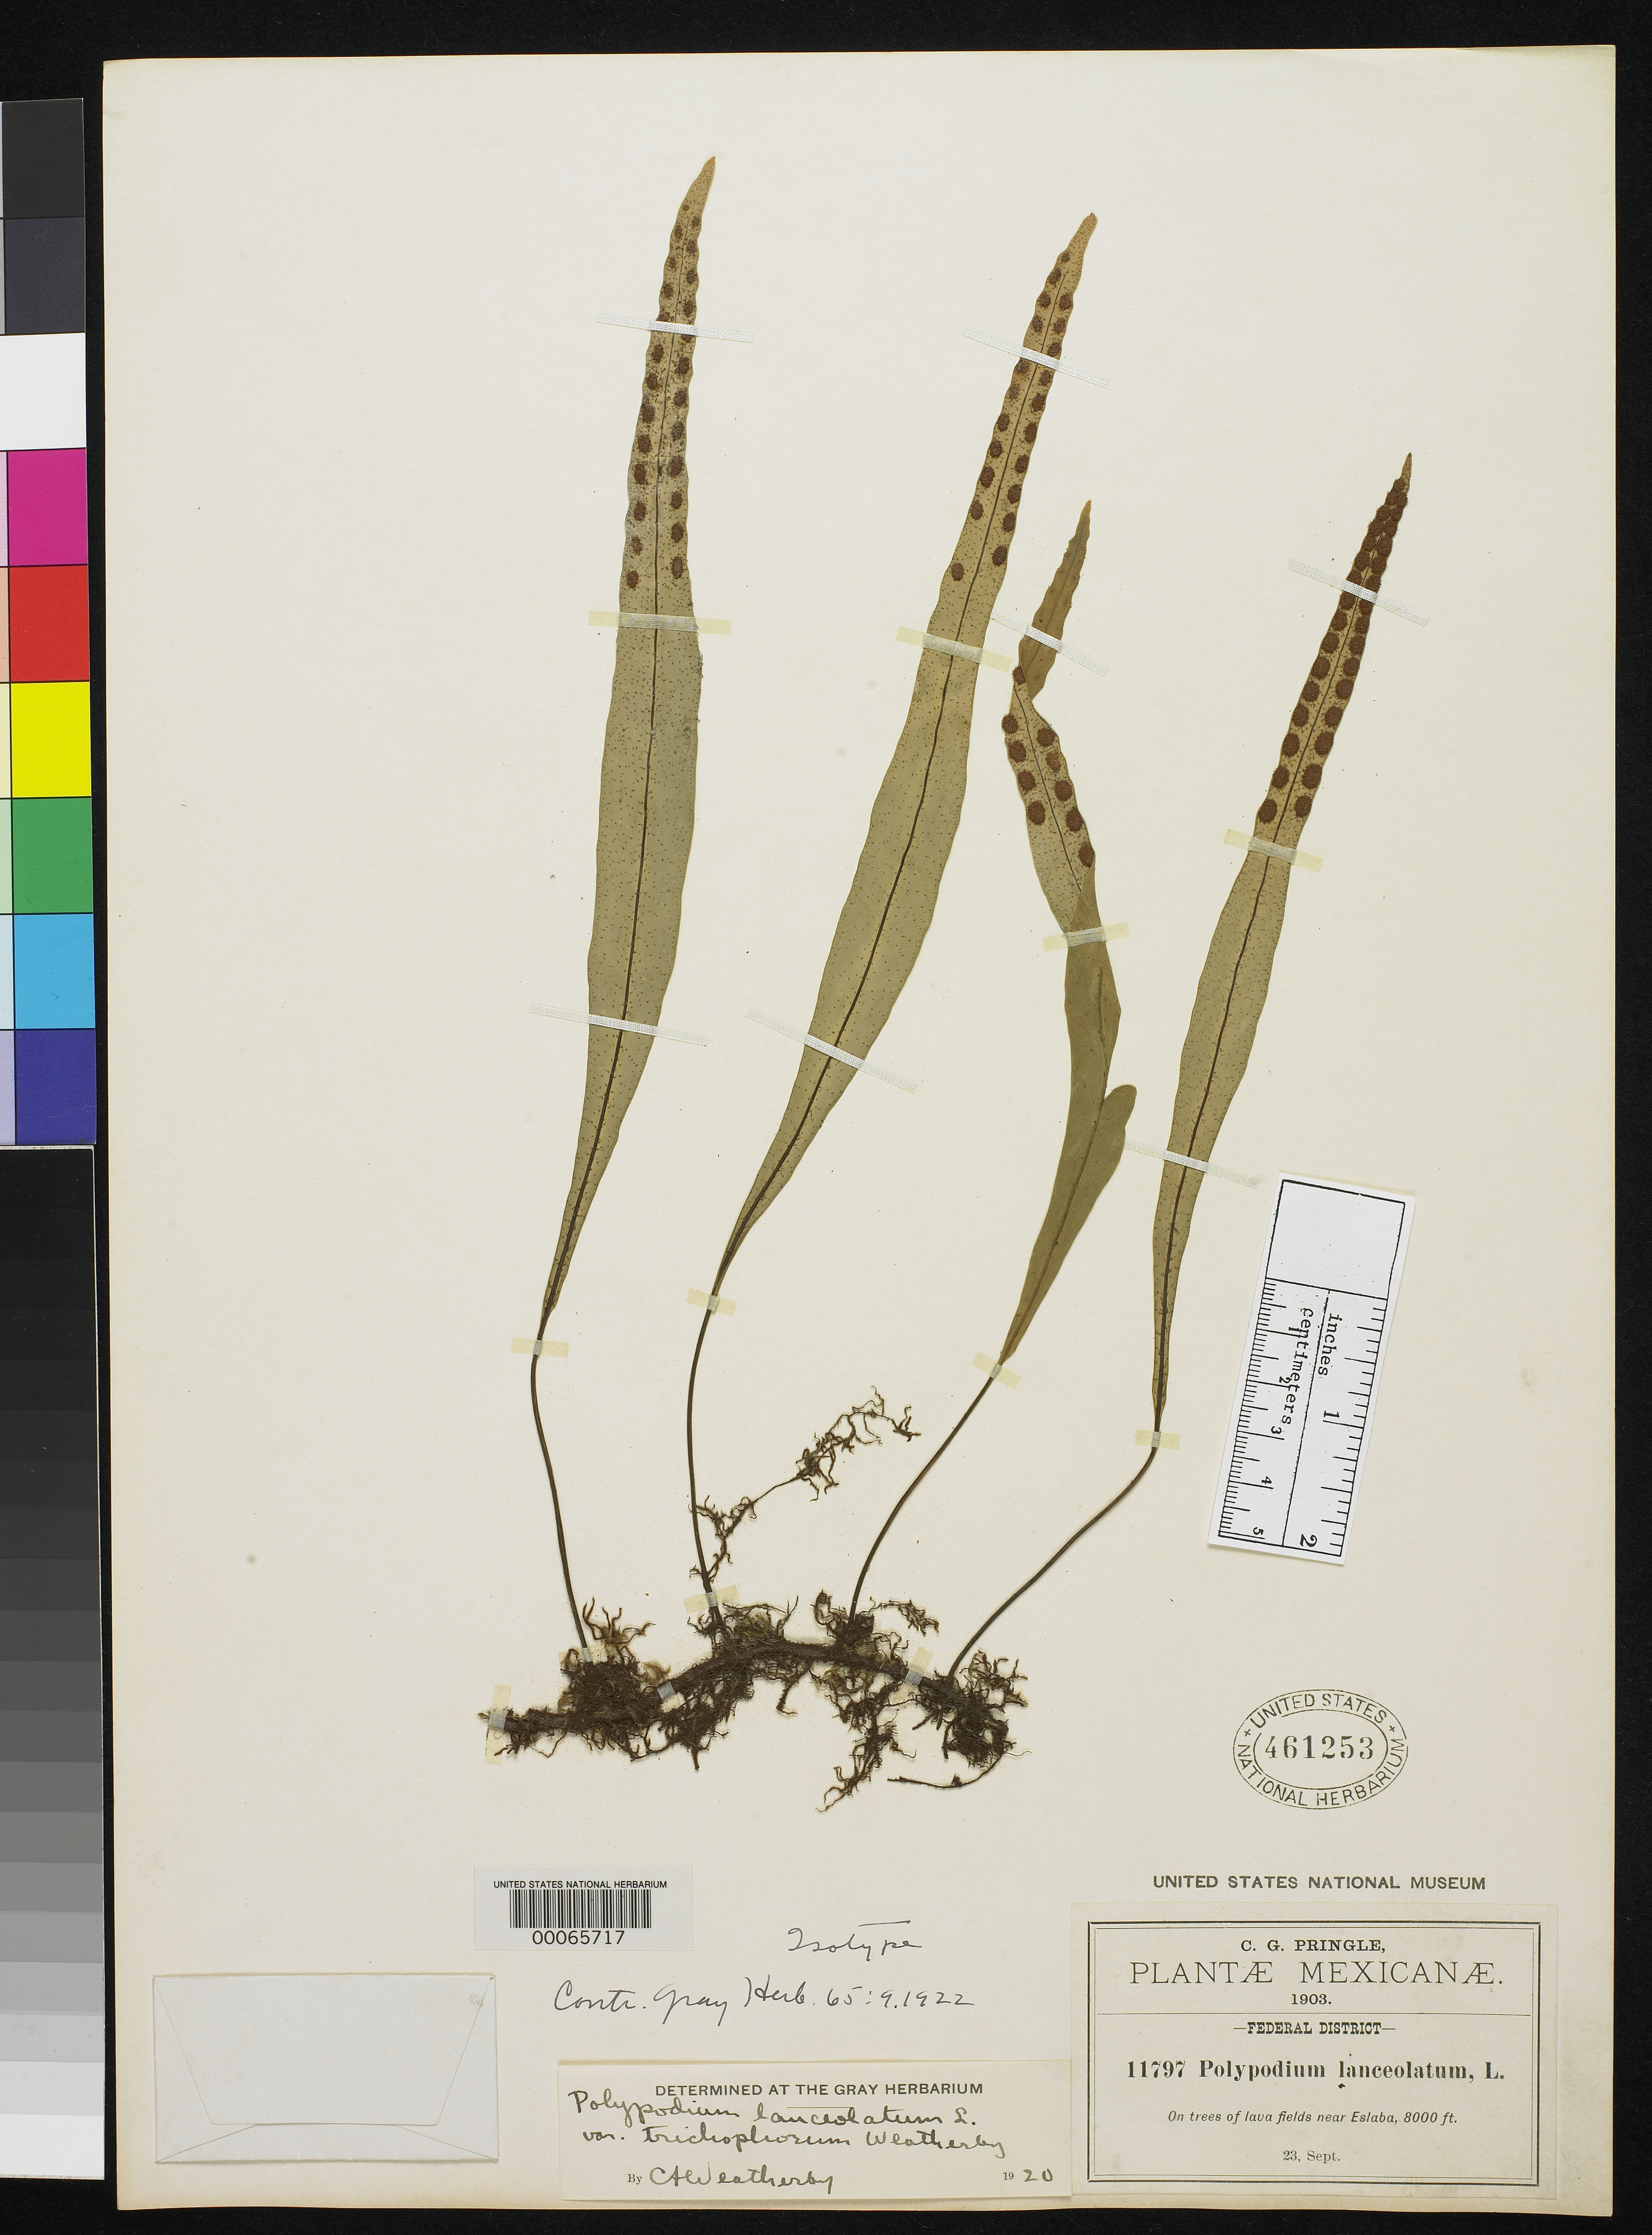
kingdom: Plantae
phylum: Tracheophyta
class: Polypodiopsida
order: Polypodiales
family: Polypodiaceae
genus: Polypodium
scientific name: Polypodium lanceolatum var. trichophorum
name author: Weath.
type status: Type Collection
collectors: C. G. Pringle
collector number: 11797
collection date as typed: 23 Sep 1903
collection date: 1903-09-23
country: Mexico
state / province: Distrito Federal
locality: Near Eslaba.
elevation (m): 2438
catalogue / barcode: US 461253